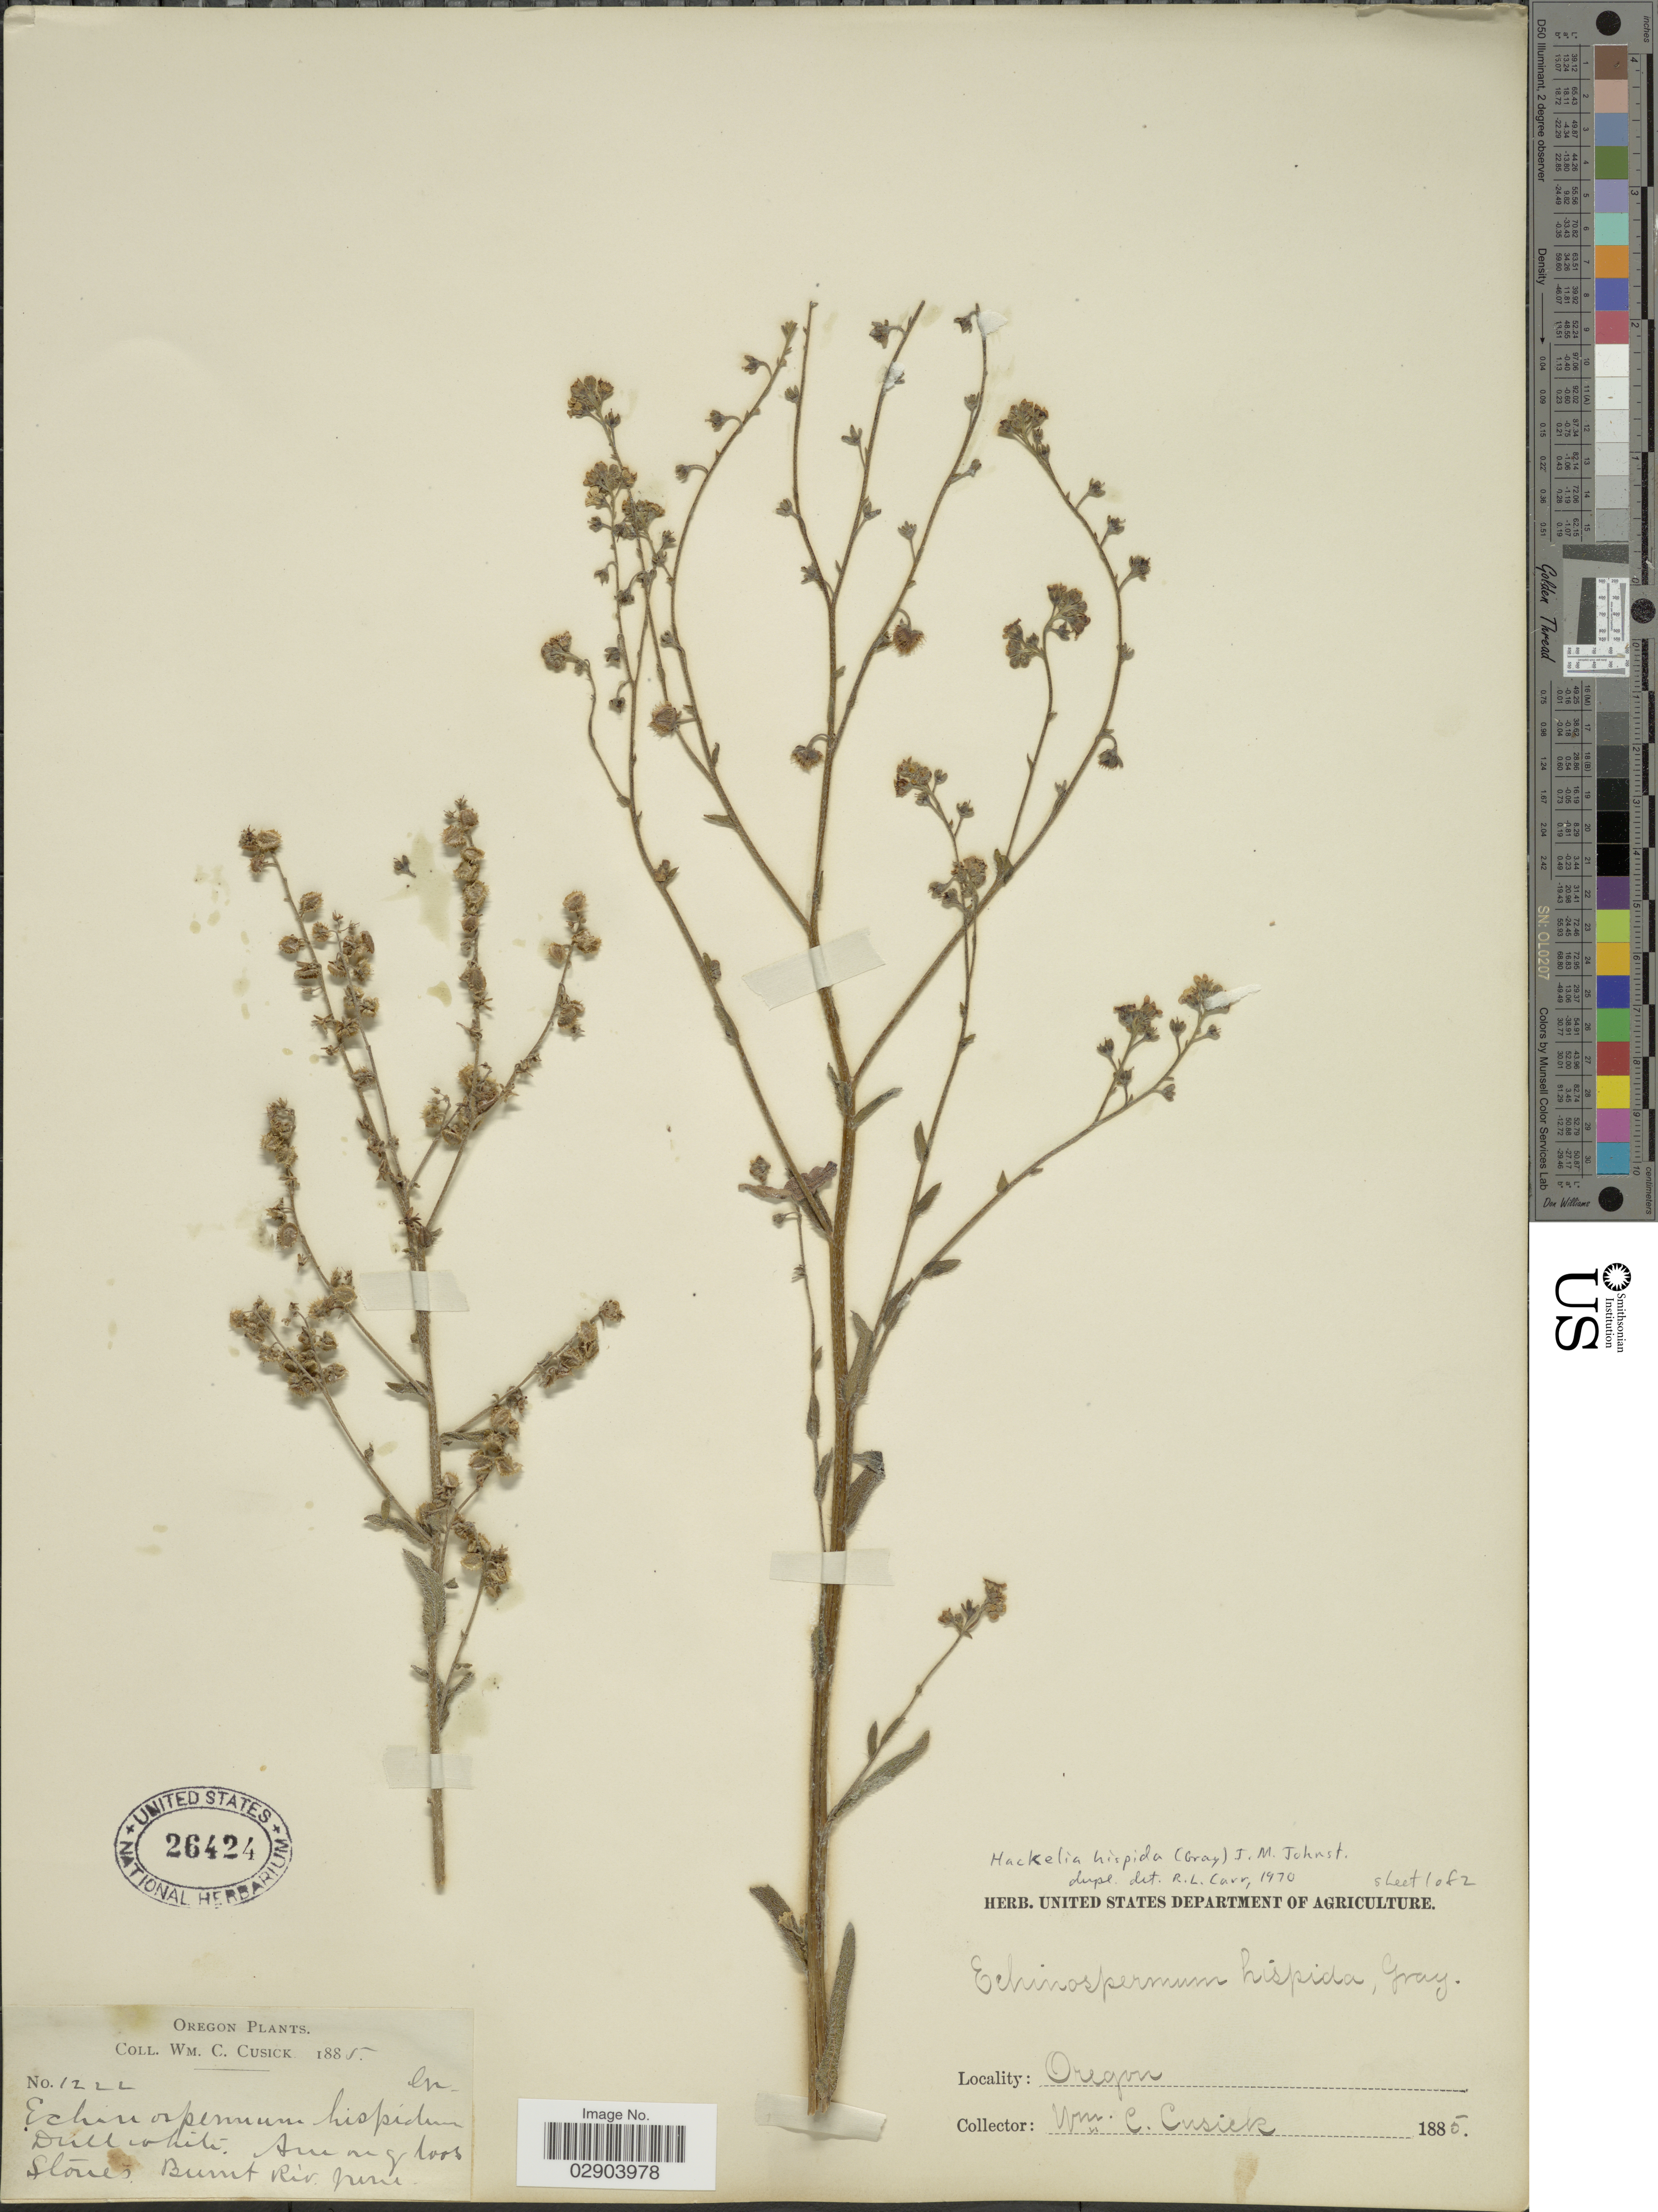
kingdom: Plantae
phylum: Tracheophyta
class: Magnoliopsida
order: Boraginales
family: Boraginaceae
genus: Hackelia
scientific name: Hackelia hispida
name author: (A. Gray) I.M. Johnst.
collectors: W. C. Cusick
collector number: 1222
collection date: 1885-06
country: United States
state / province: Oregon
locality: Burnt Riv.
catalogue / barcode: US 26424